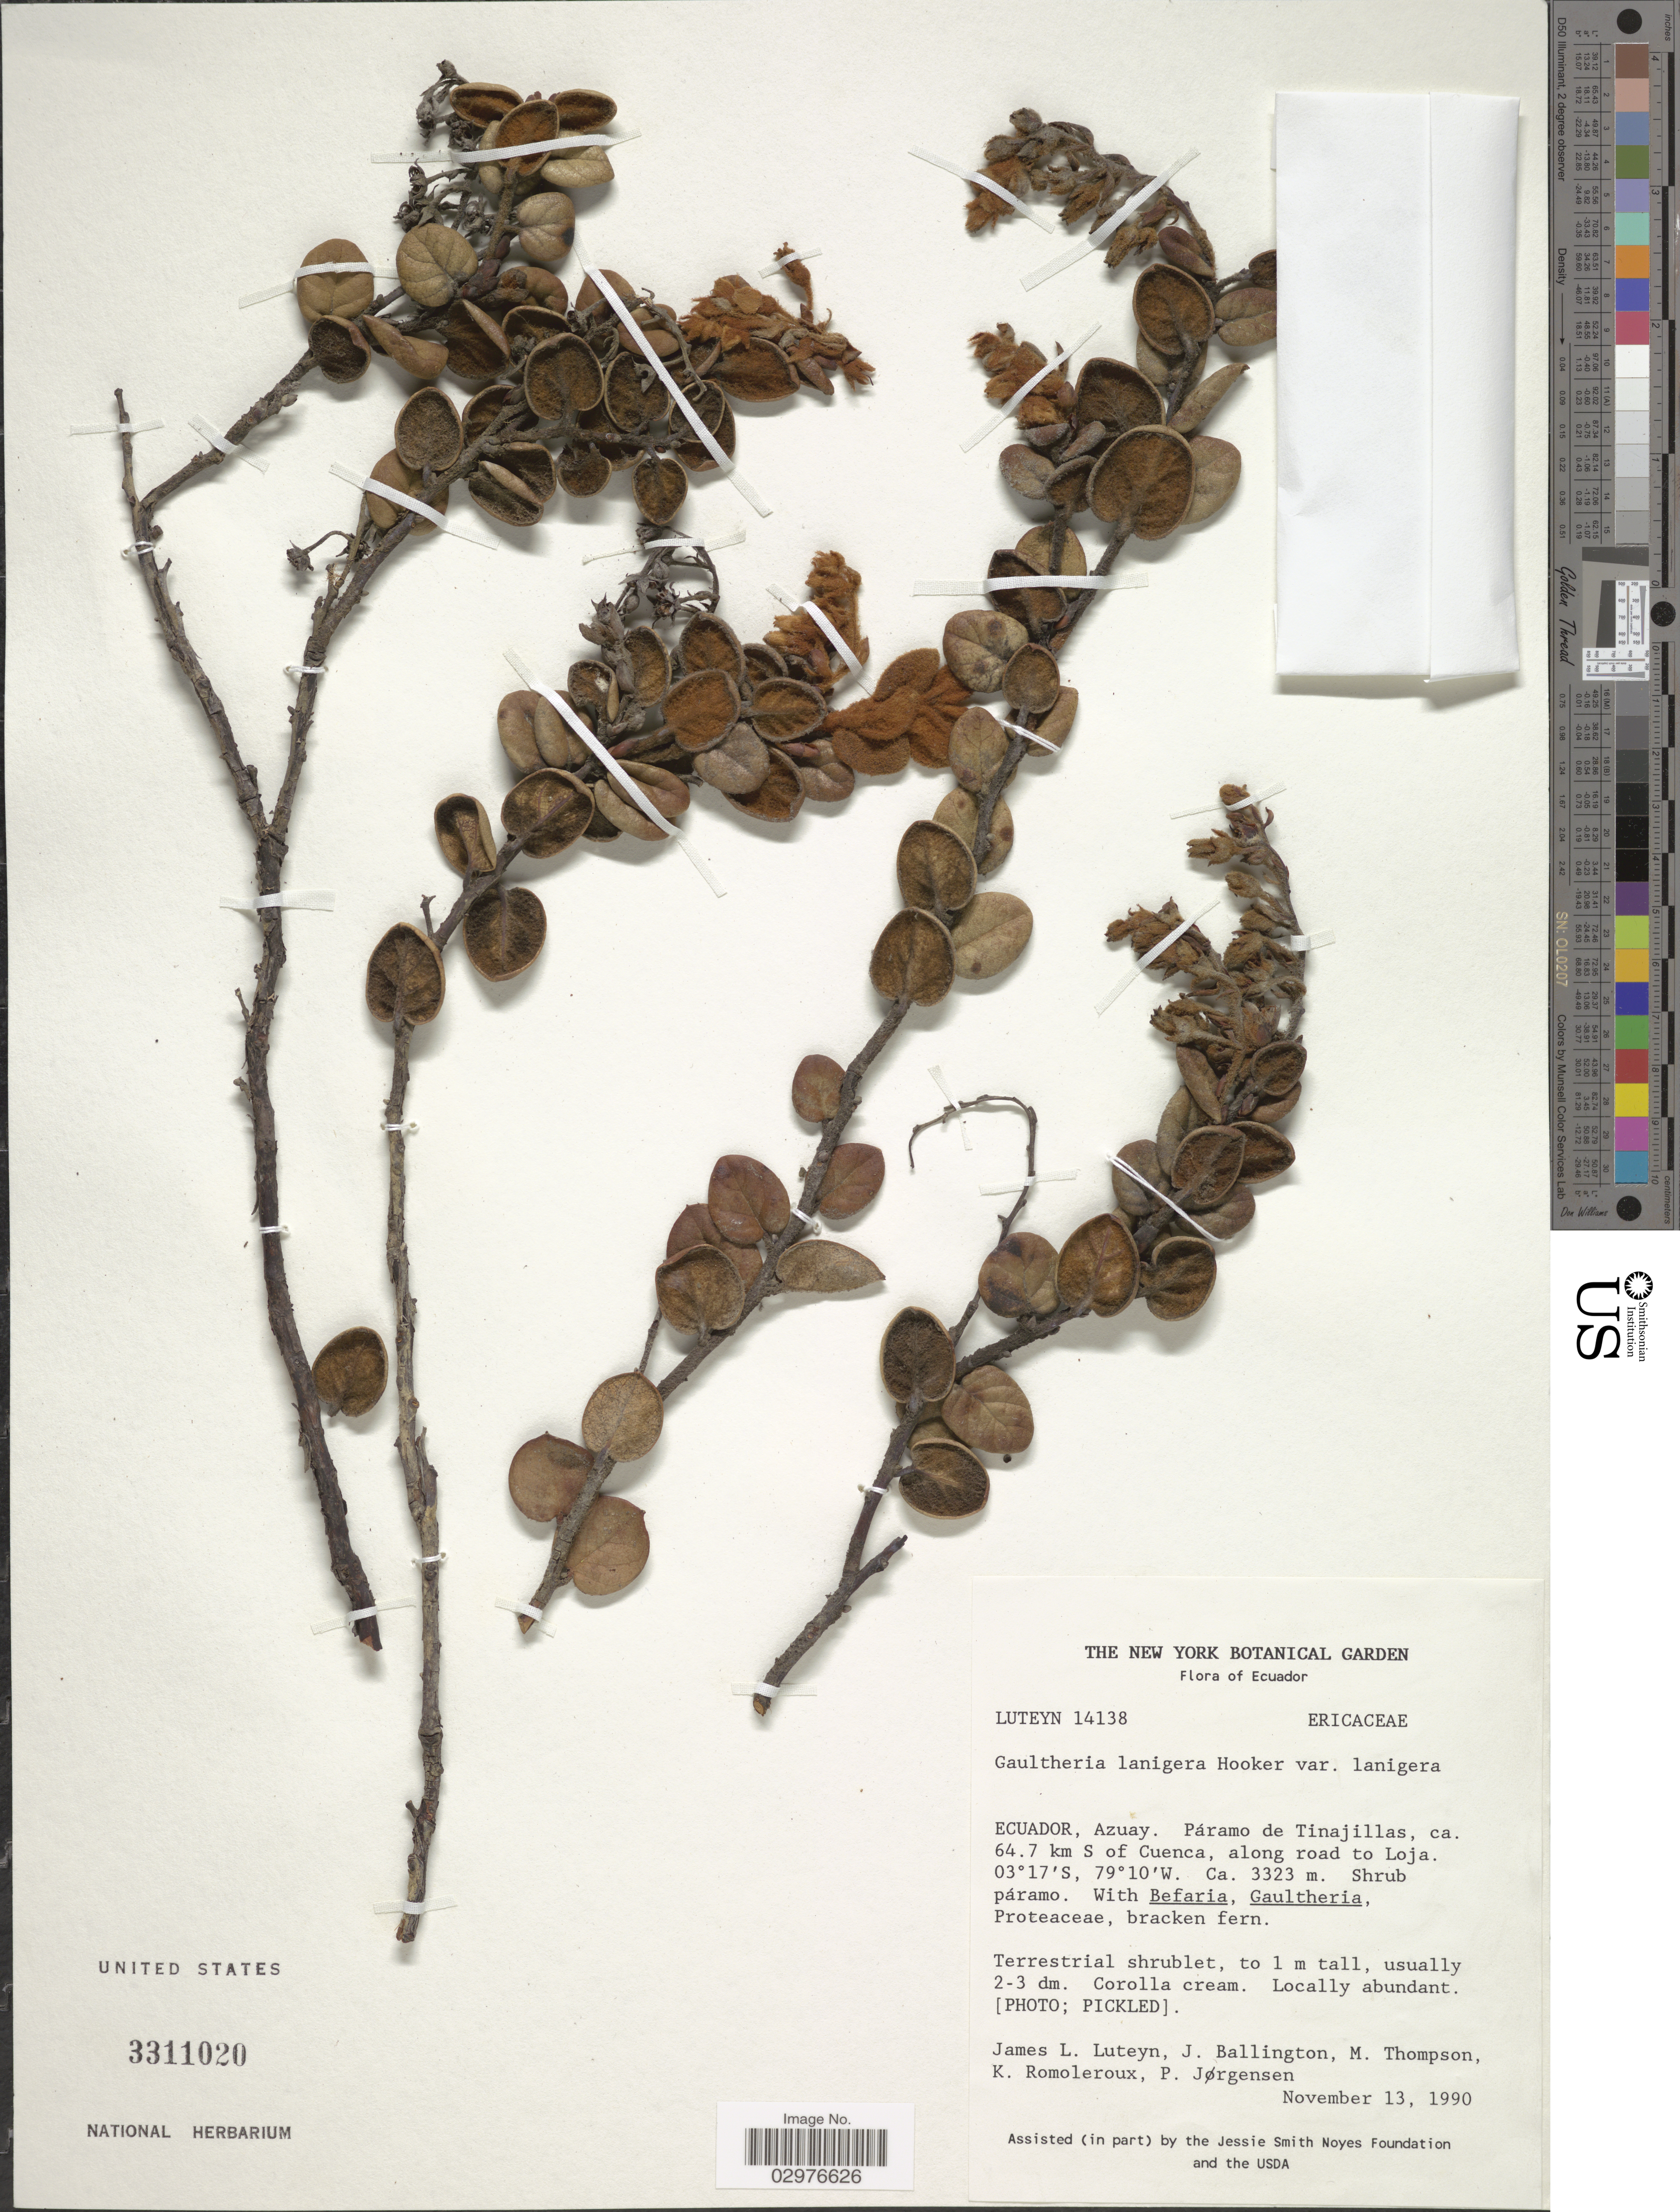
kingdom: Plantae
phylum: Tracheophyta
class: Magnoliopsida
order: Ericales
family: Ericaceae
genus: Gaultheria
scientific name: Gaultheria lanigera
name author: Hook.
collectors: J. Luteyn, J. Ballington, M. Thompson, K. Romoleroux & P. Jørgensen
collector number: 14138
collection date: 1990-11-13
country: Ecuador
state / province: Azuay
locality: Páramo de Tinajillas, ca. 64.7 km S of Cuenca, along road to Loja.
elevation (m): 3323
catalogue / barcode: US 3311020